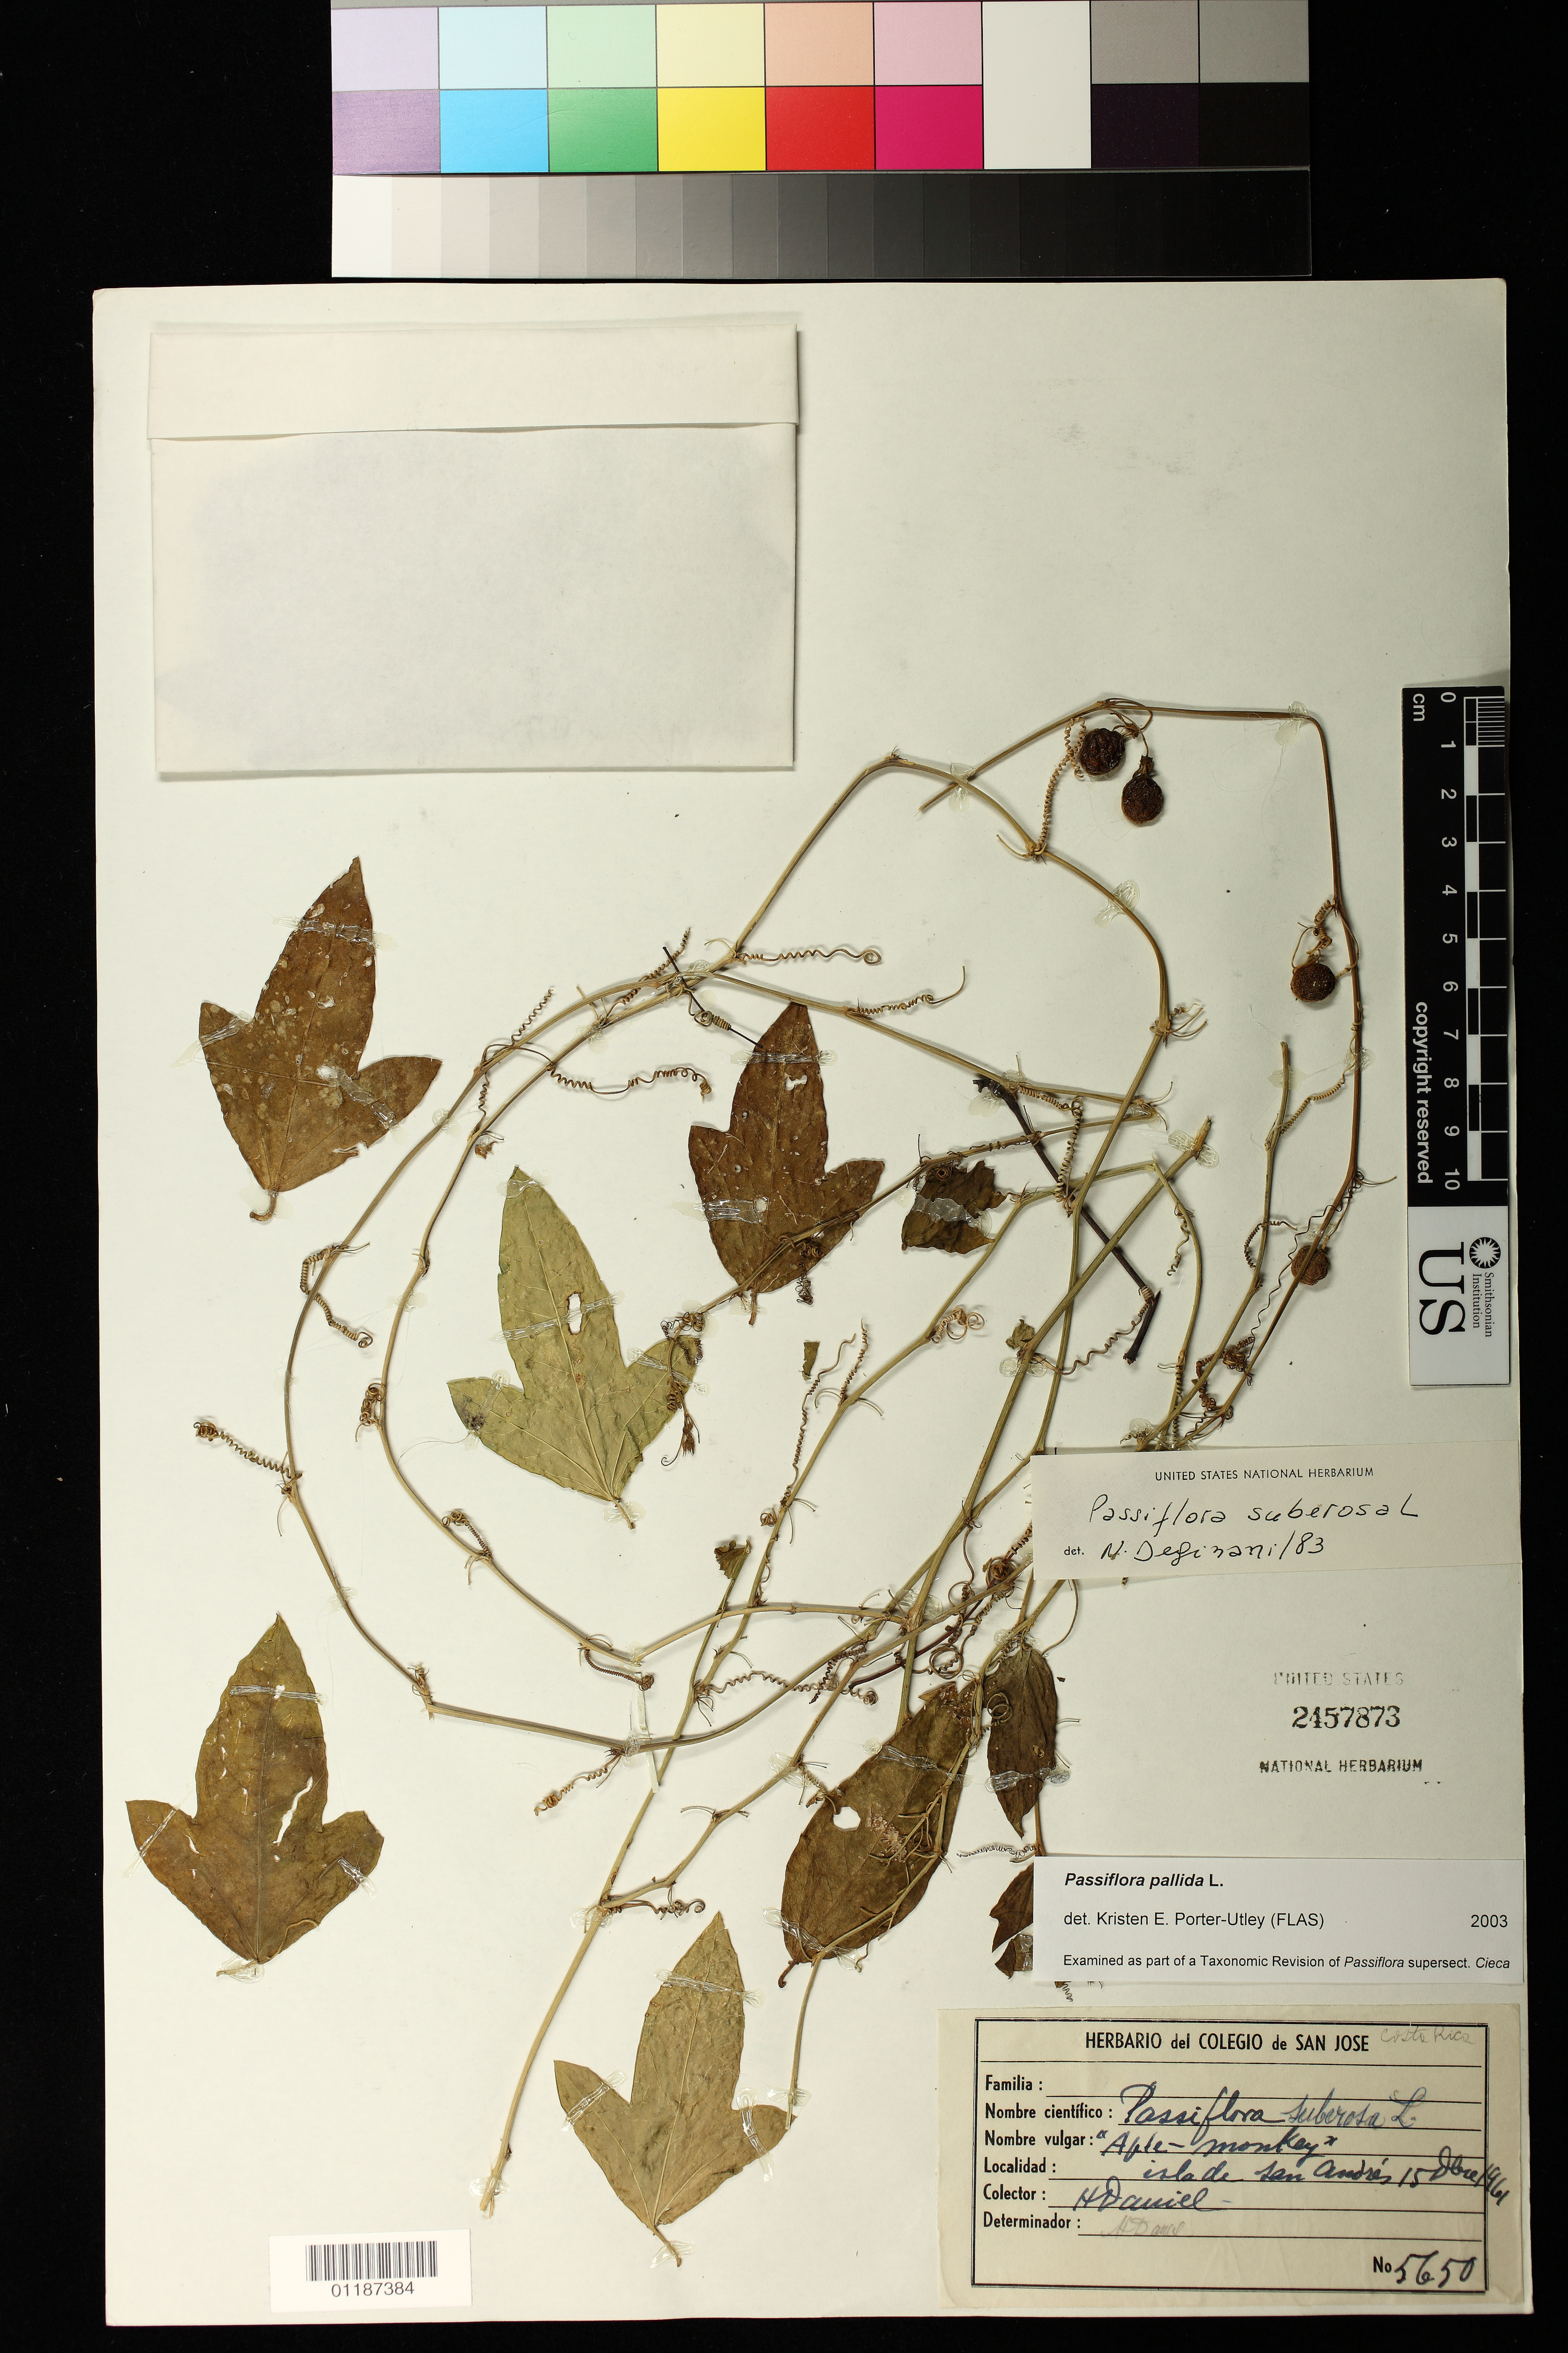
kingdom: Plantae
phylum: Tracheophyta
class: Magnoliopsida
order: Malpighiales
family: Passifloraceae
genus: Passiflora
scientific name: Passiflora pallida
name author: L.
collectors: Bro. Daniel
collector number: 5650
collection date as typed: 15 --- 1961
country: Costa Rica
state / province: San José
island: San Andres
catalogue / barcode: US 2457873